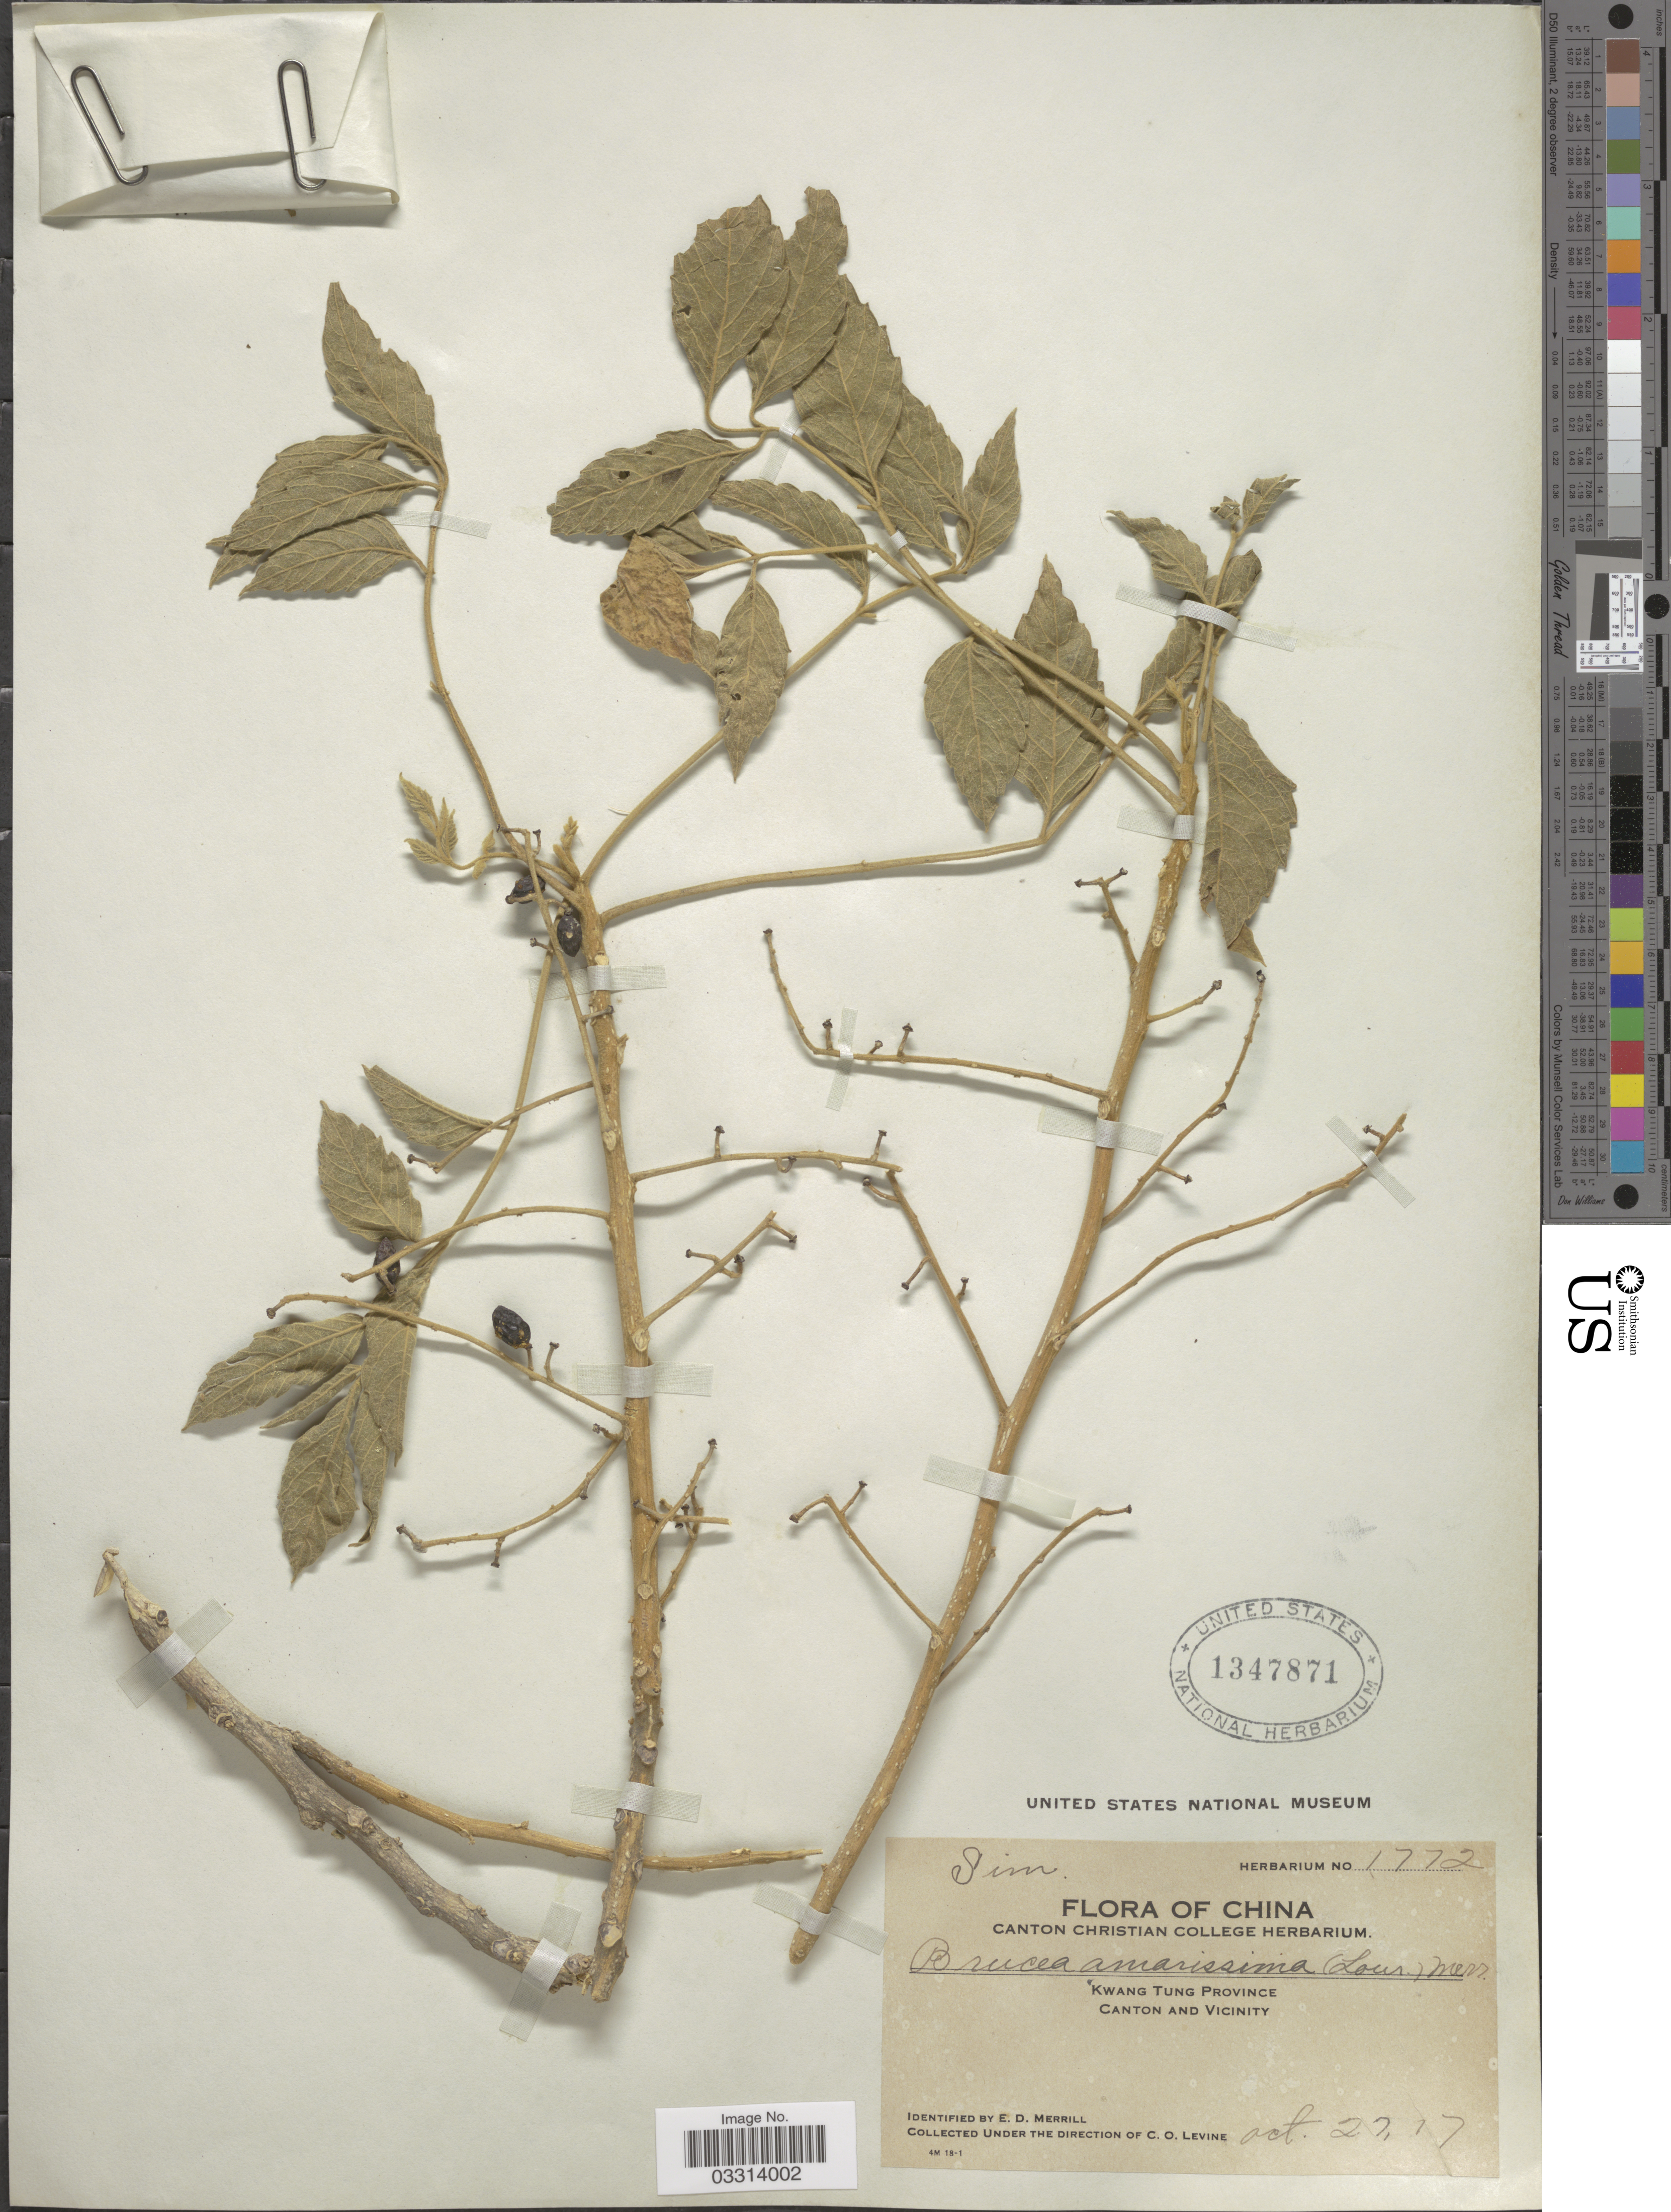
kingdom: Plantae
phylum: Tracheophyta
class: Magnoliopsida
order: Sapindales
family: Simaroubaceae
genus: Brucea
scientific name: Brucea javanica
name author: (L.) Merr.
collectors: C. O. Levine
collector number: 1772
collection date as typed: Transcribed d/m/y: 27/10/17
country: China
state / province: Guangdong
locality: Kwang Tung Province. Canton and Vicinity.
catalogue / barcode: US 1347871